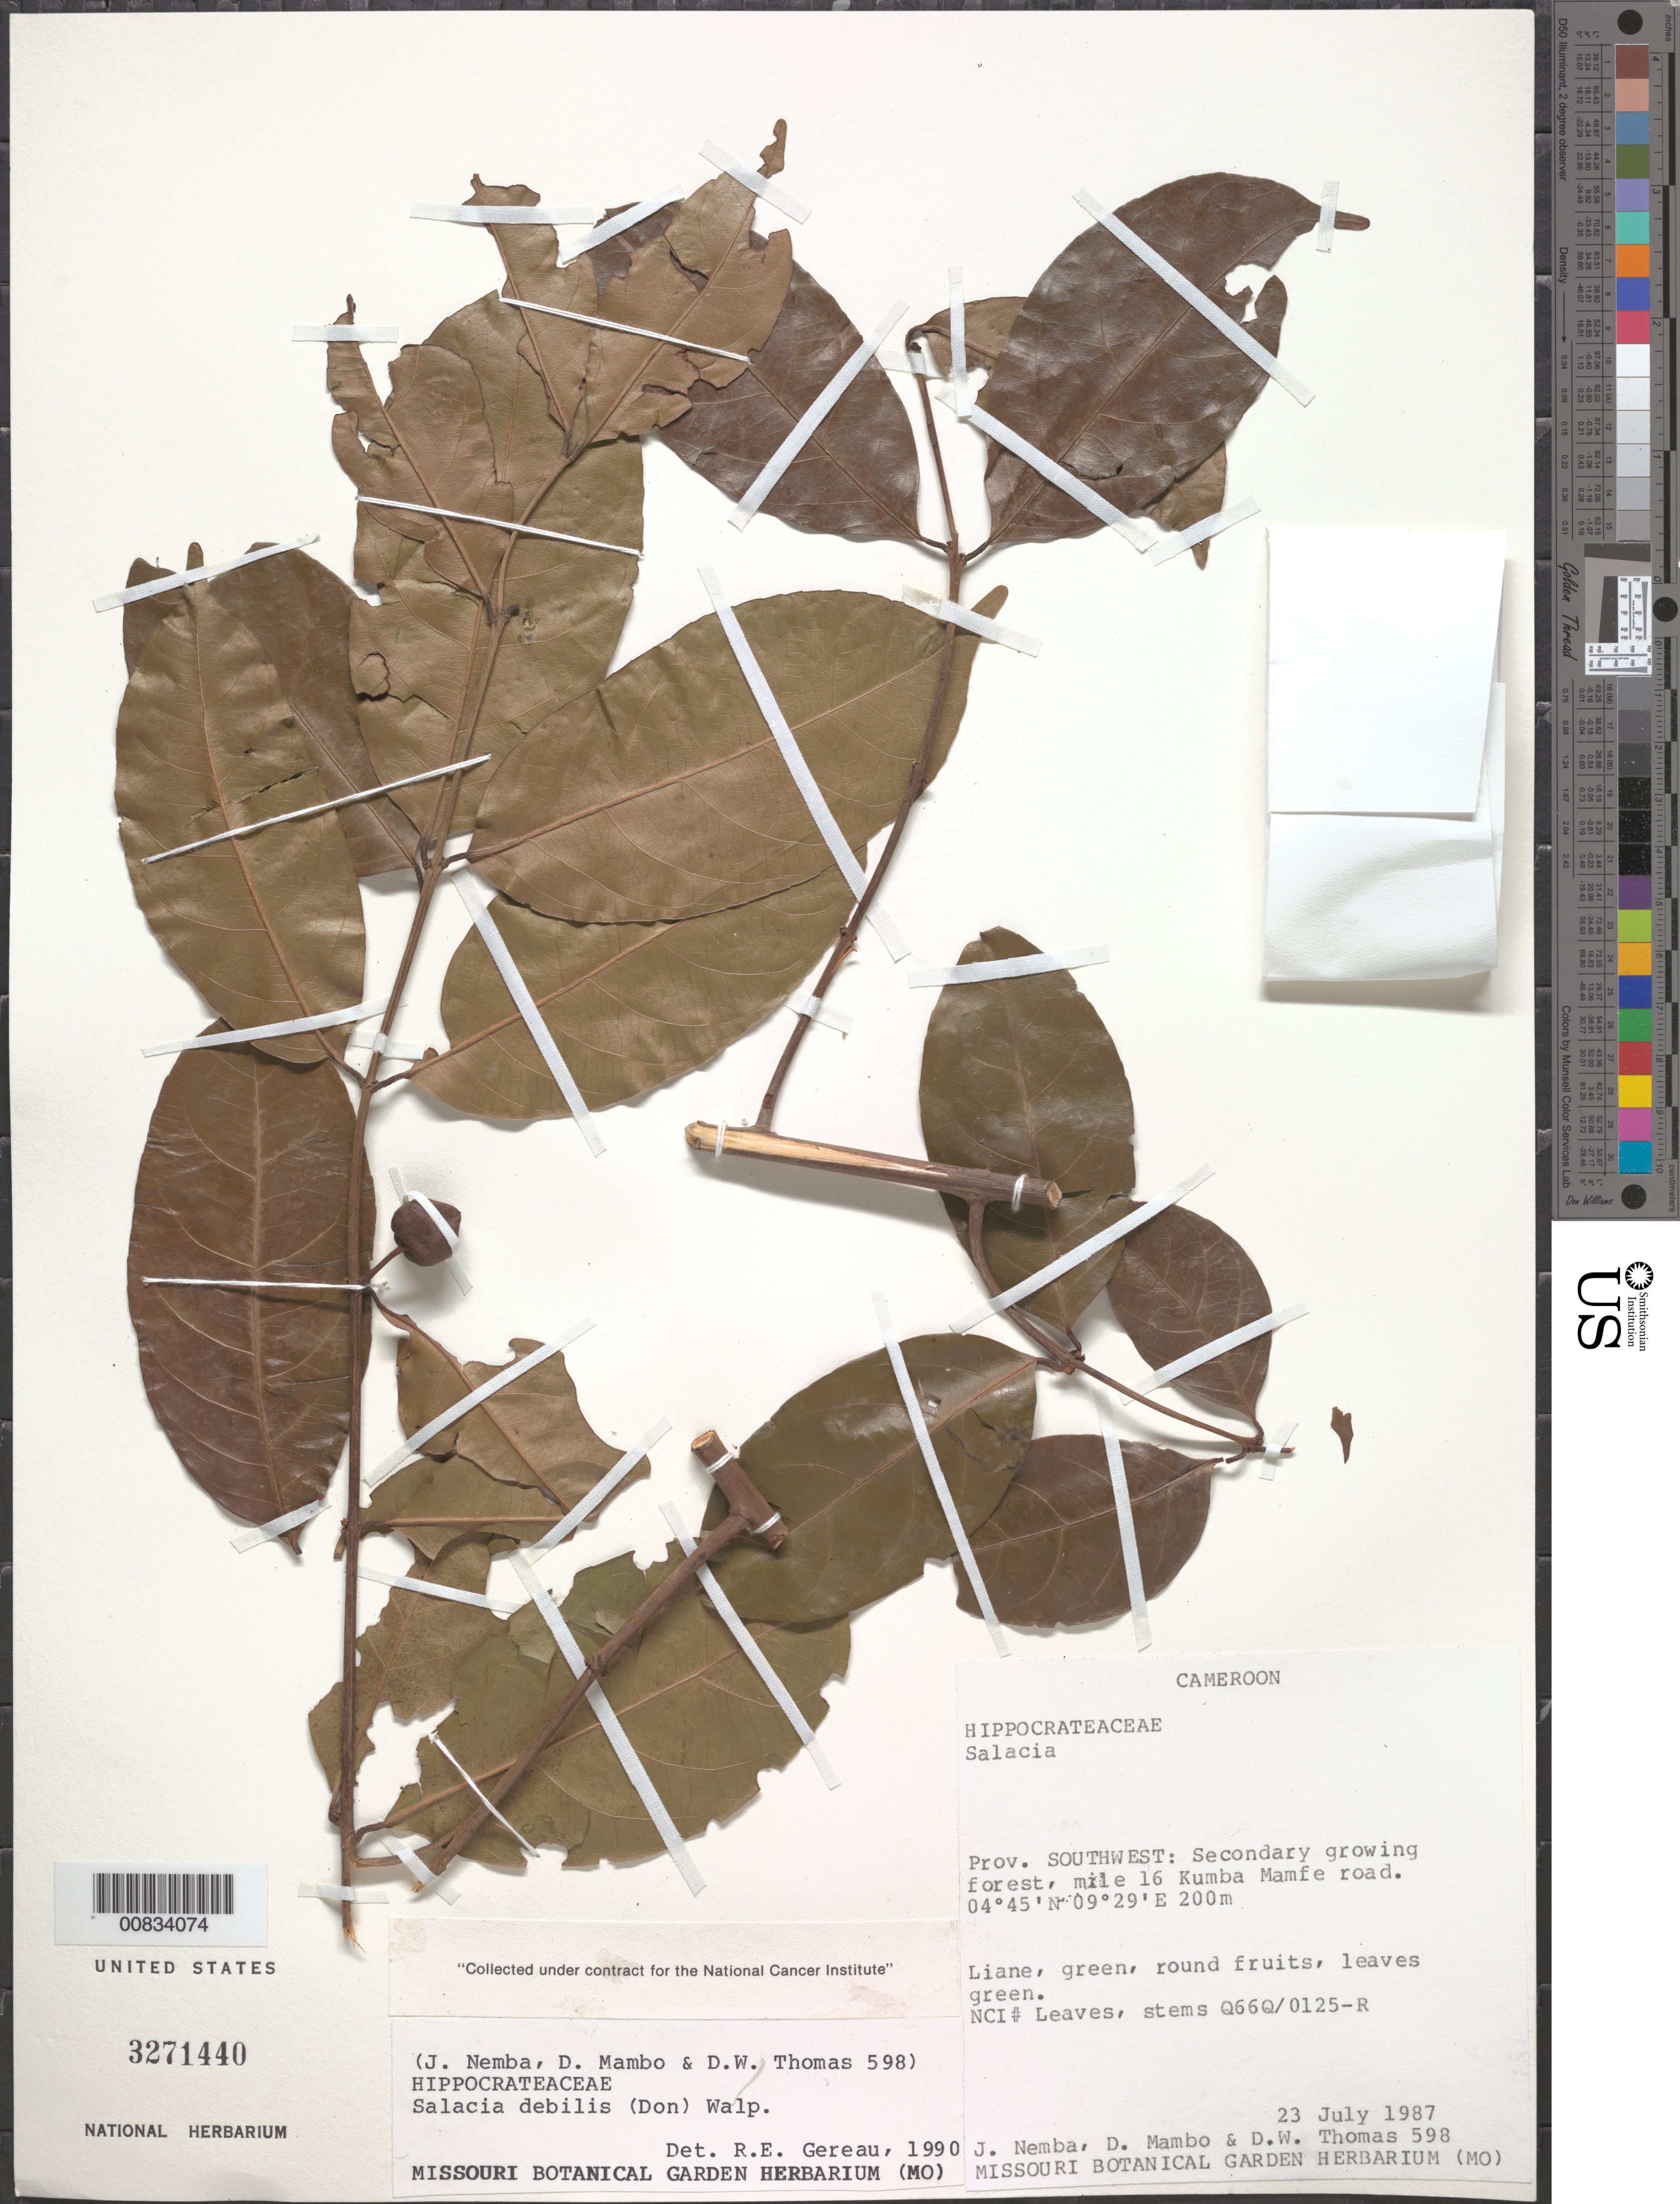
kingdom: Plantae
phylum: Tracheophyta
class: Magnoliopsida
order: Celastrales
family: Celastraceae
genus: Salacia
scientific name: Salacia debilis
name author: (G. Don) Walpers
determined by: Gereau, R. E.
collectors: J. Nemba, D. W. Thomas & D. Mambo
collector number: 598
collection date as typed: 23 Jul 1987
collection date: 1987-07-23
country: Cameroon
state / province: Sud-Ouest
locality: mile 16 Kumba Mamfe road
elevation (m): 200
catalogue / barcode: US 3271440